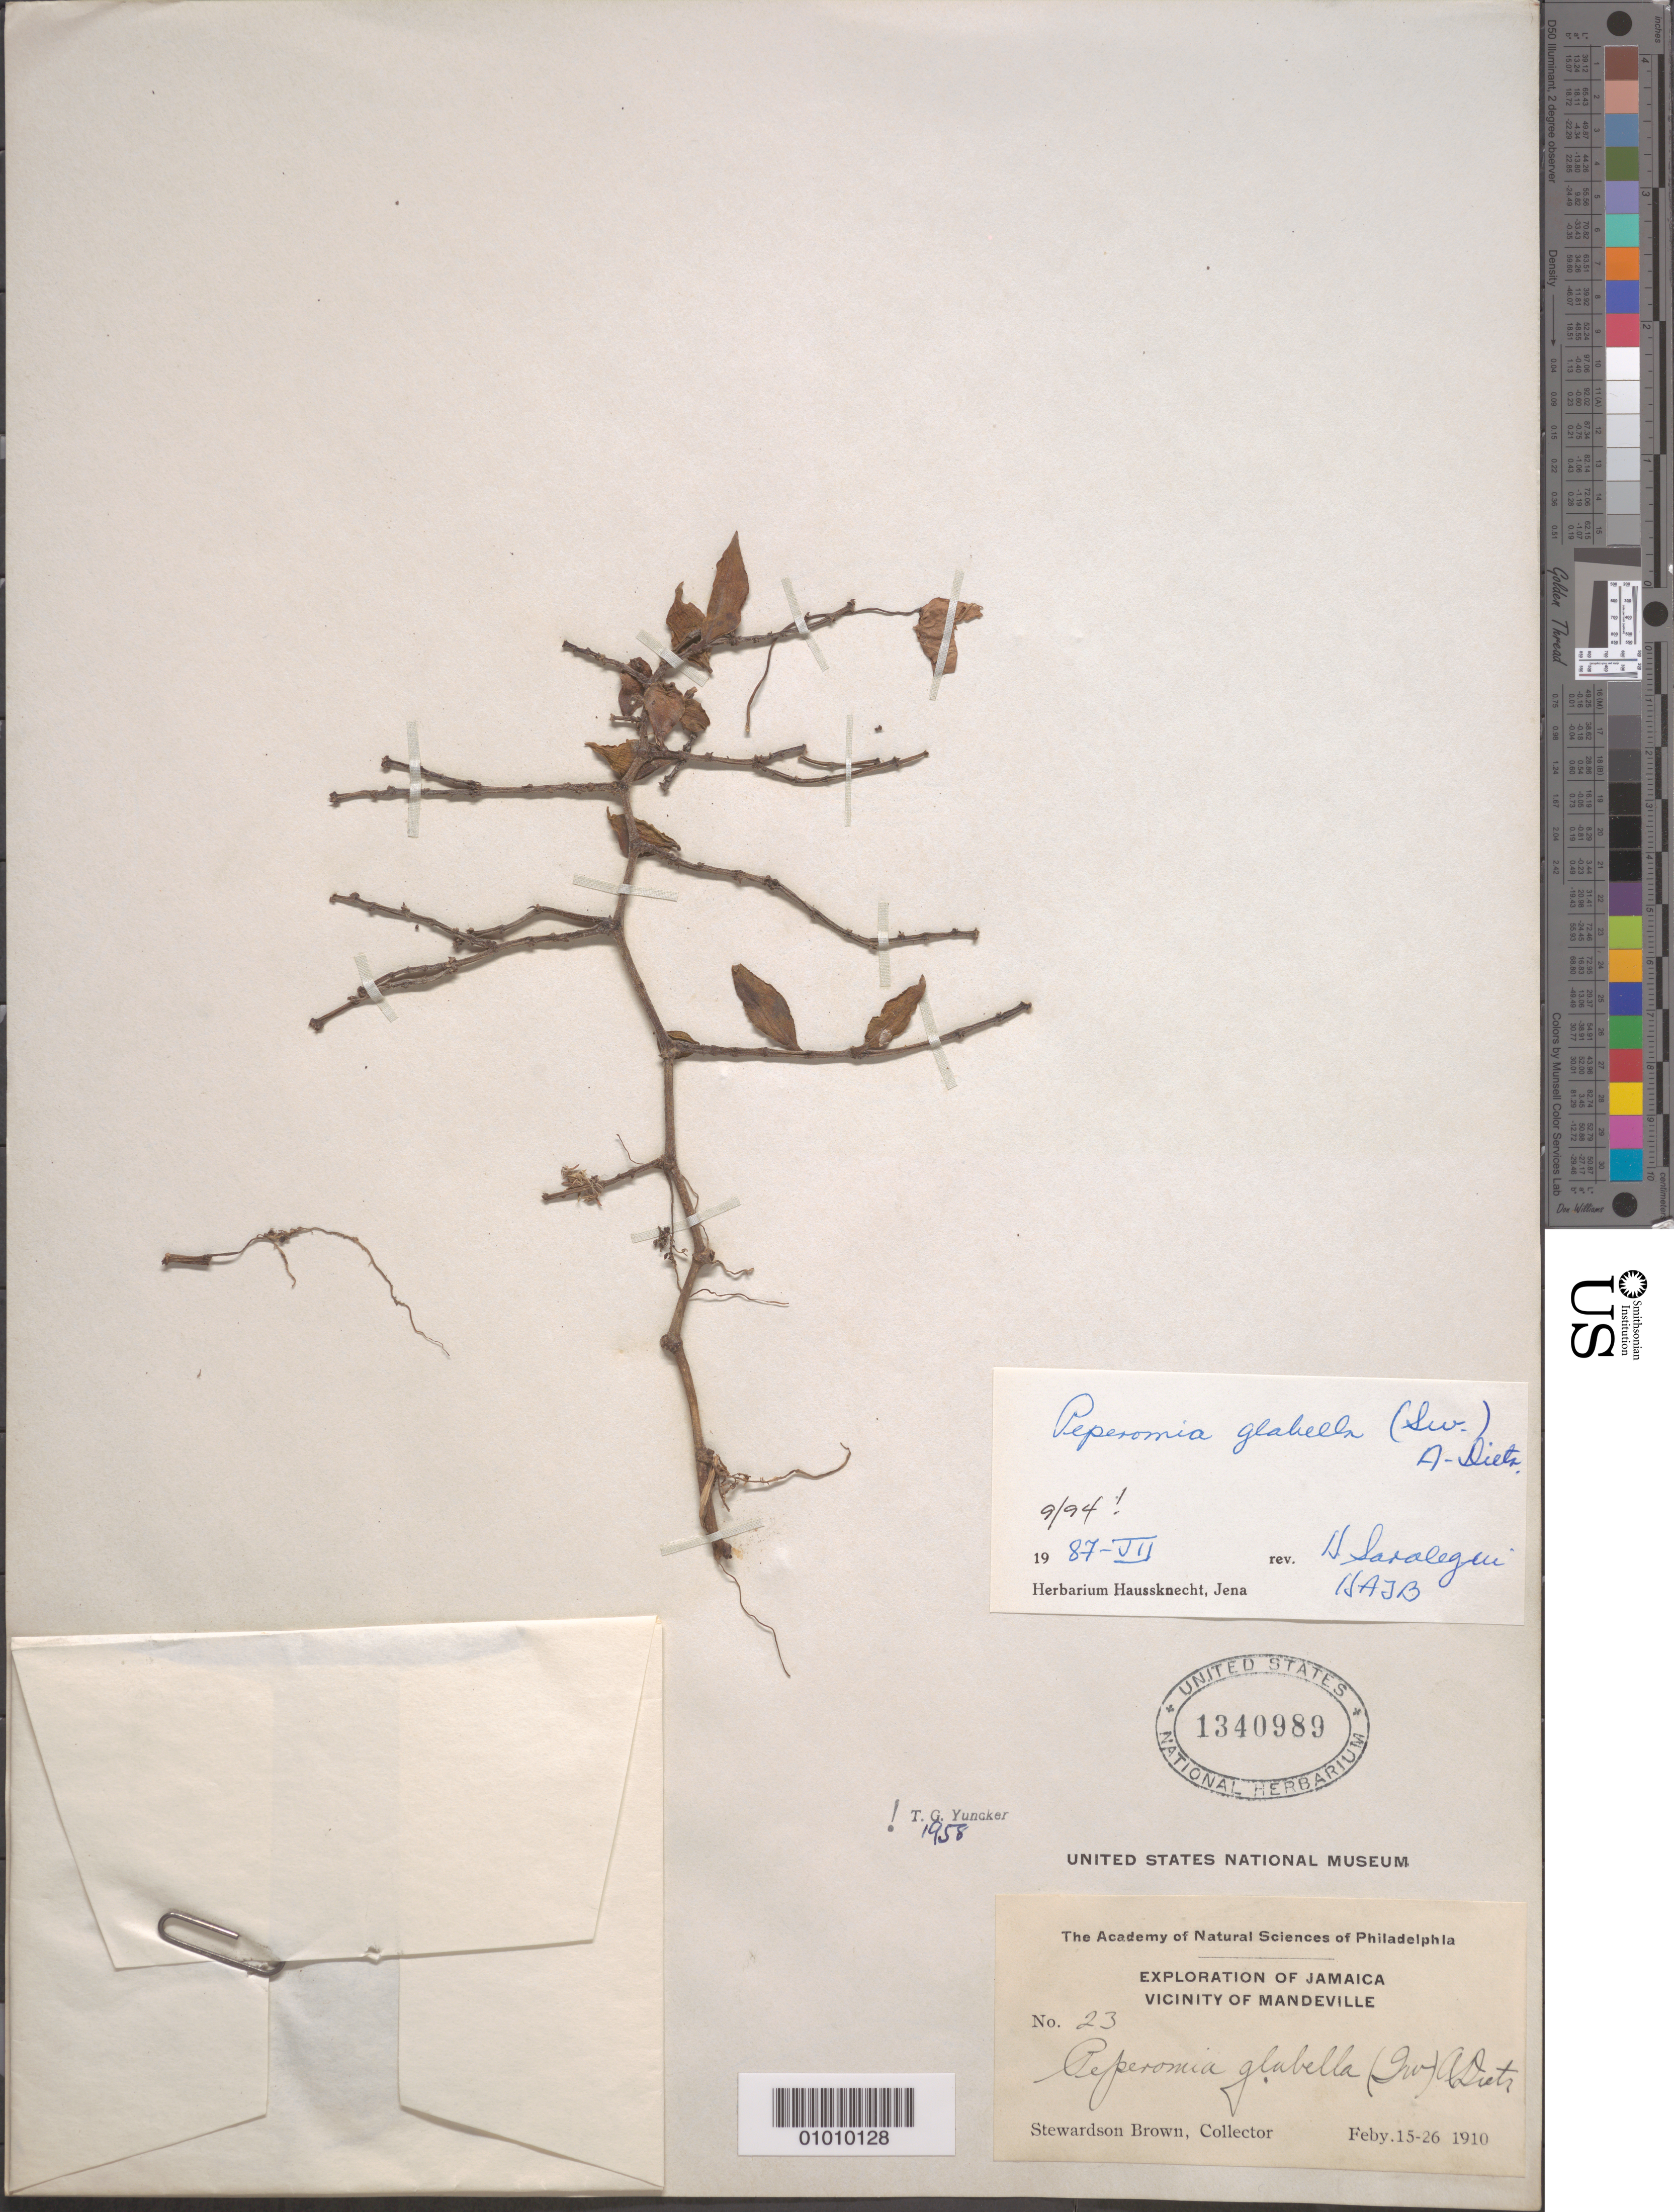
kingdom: Plantae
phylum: Tracheophyta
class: Magnoliopsida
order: Piperales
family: Piperaceae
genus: Peperomia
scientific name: Peperomia glabella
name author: (Sw.) A. Dietr.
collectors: S. Brown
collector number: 23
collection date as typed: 15 Feb 1910 to 26 Feb 1910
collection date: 1910-02-15/1910-02-26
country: Jamaica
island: Jamaica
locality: Vicinity of Mandeville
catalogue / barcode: US 1340989